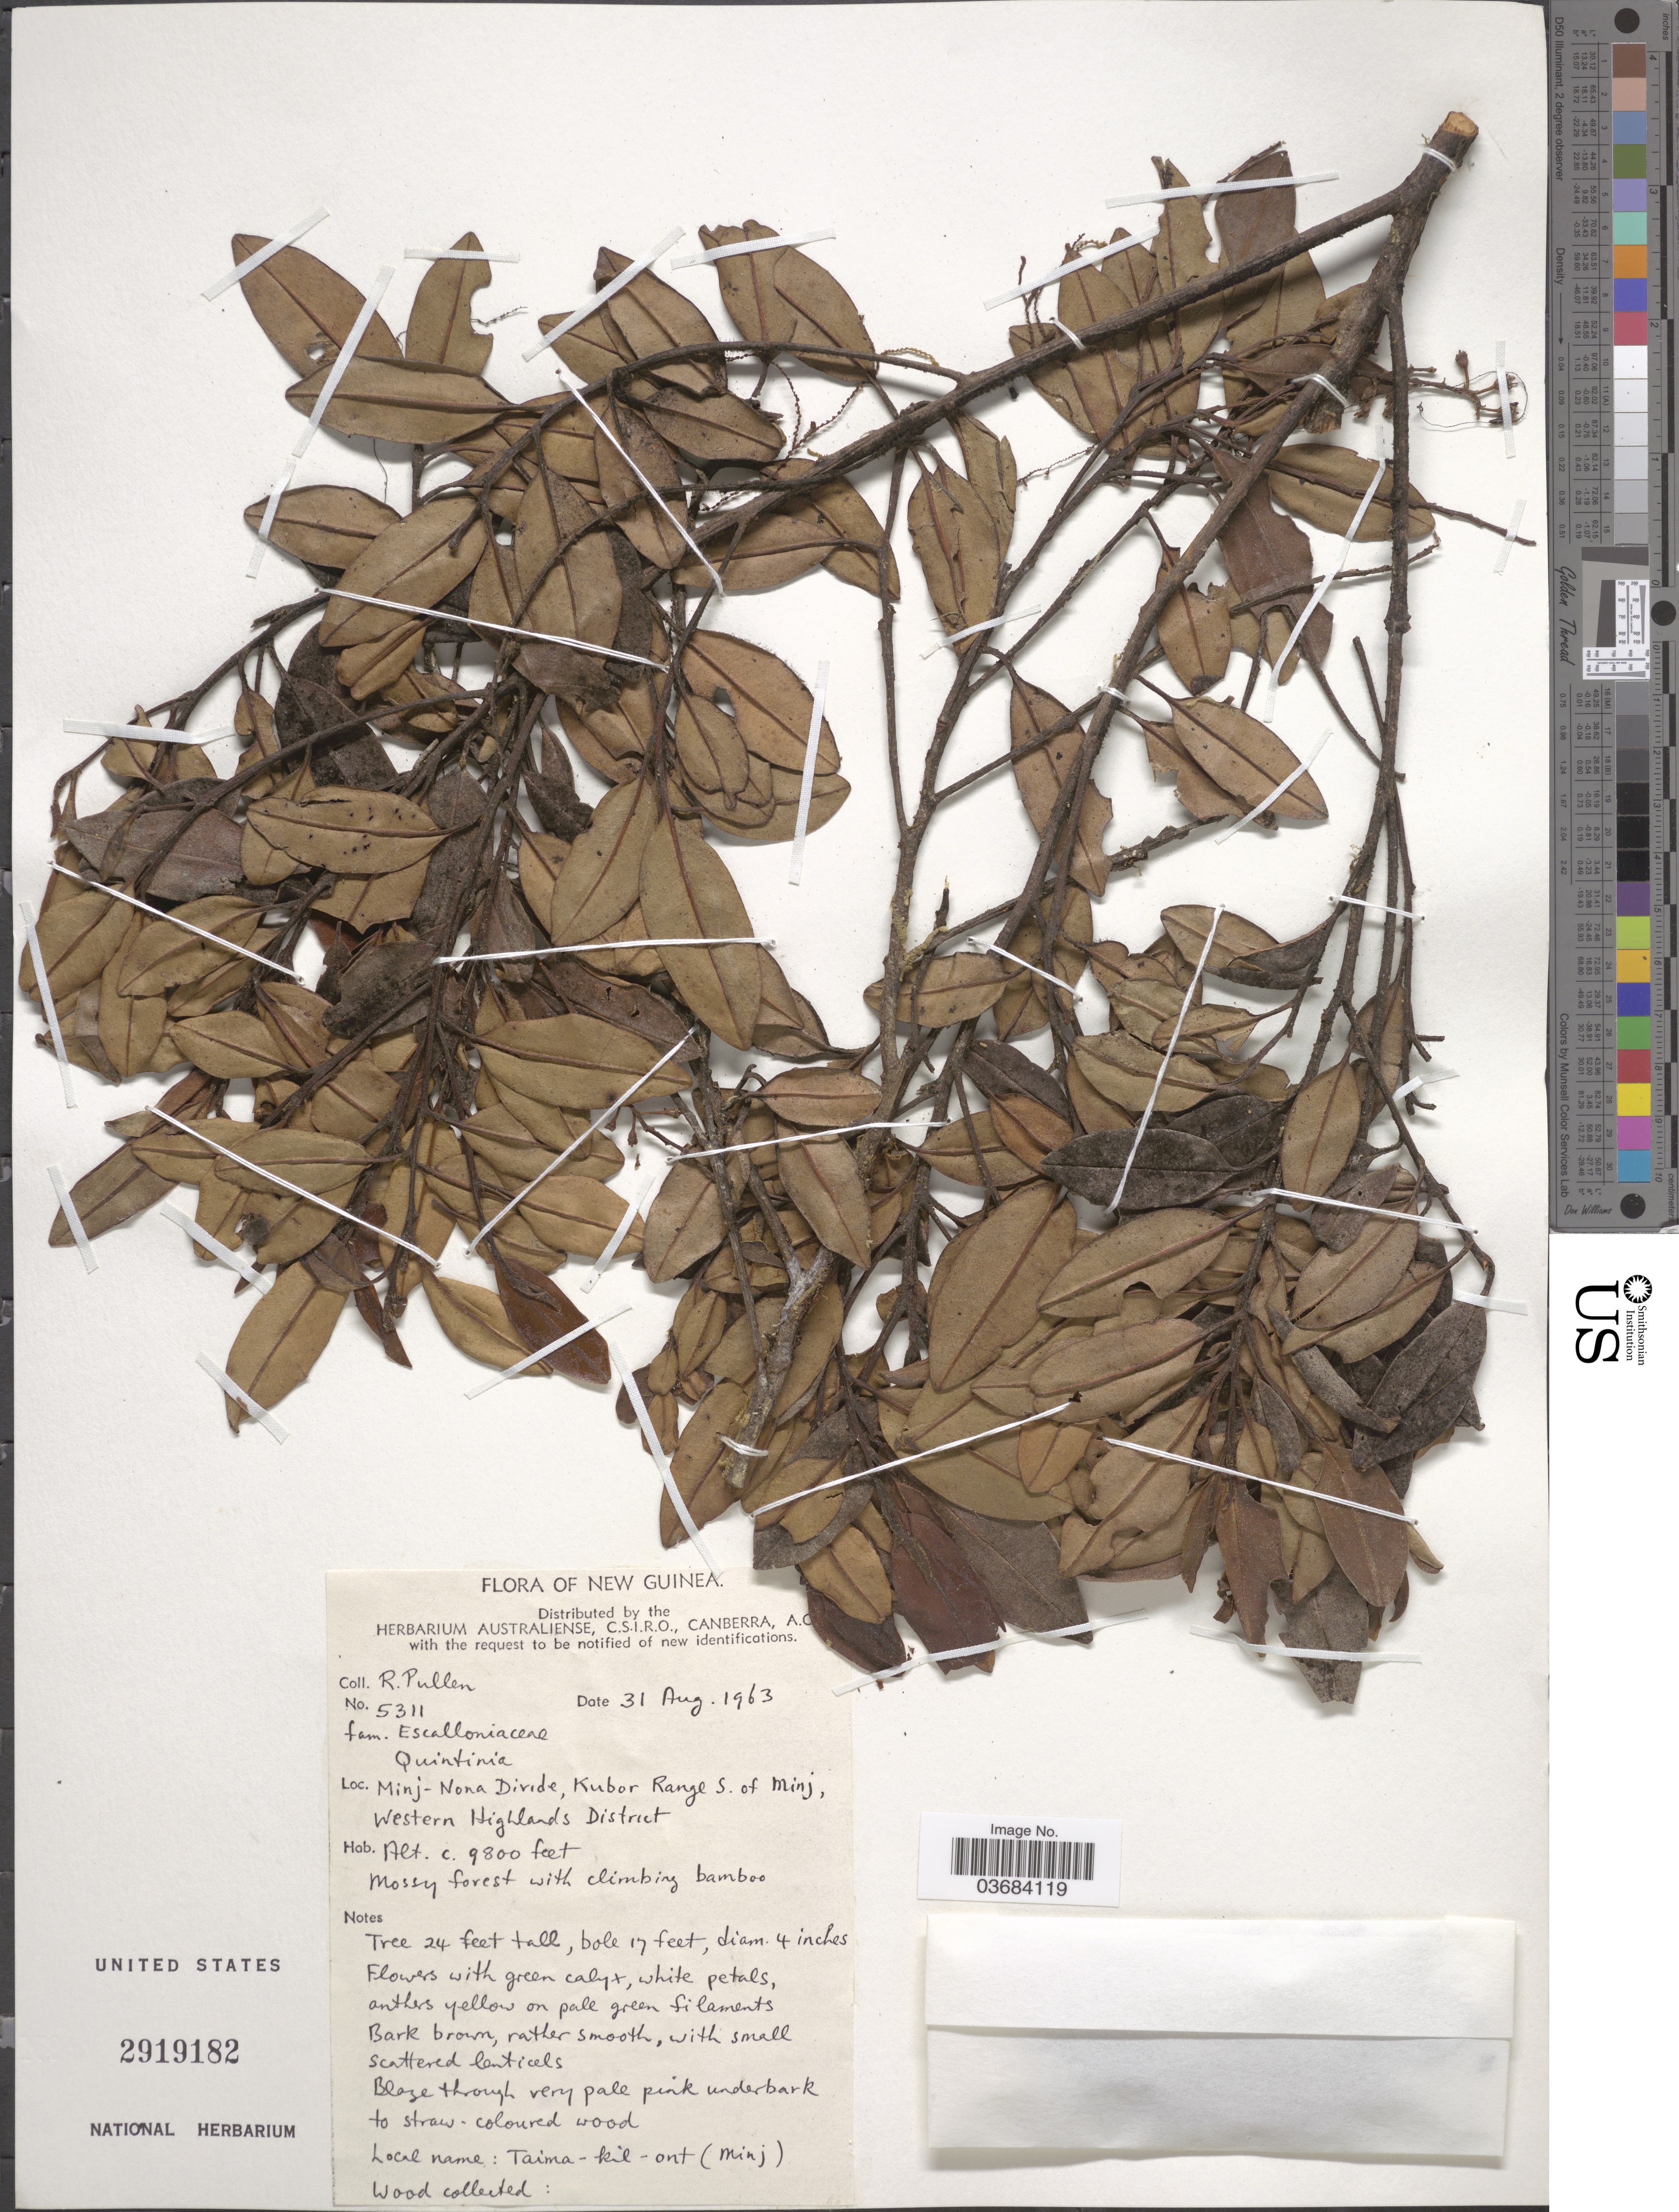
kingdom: Plantae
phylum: Tracheophyta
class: Magnoliopsida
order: Paracryphiales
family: Paracryphiaceae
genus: Quintinia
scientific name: Quintinia sp.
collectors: R. Pullen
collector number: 5311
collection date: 1963-08-31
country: Papua New Guinea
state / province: Western Highlands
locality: New Guinea. Minj-Nona Divide, Kubor Range S. of Minj, Western Highlands District.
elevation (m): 2987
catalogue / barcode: US 2919182